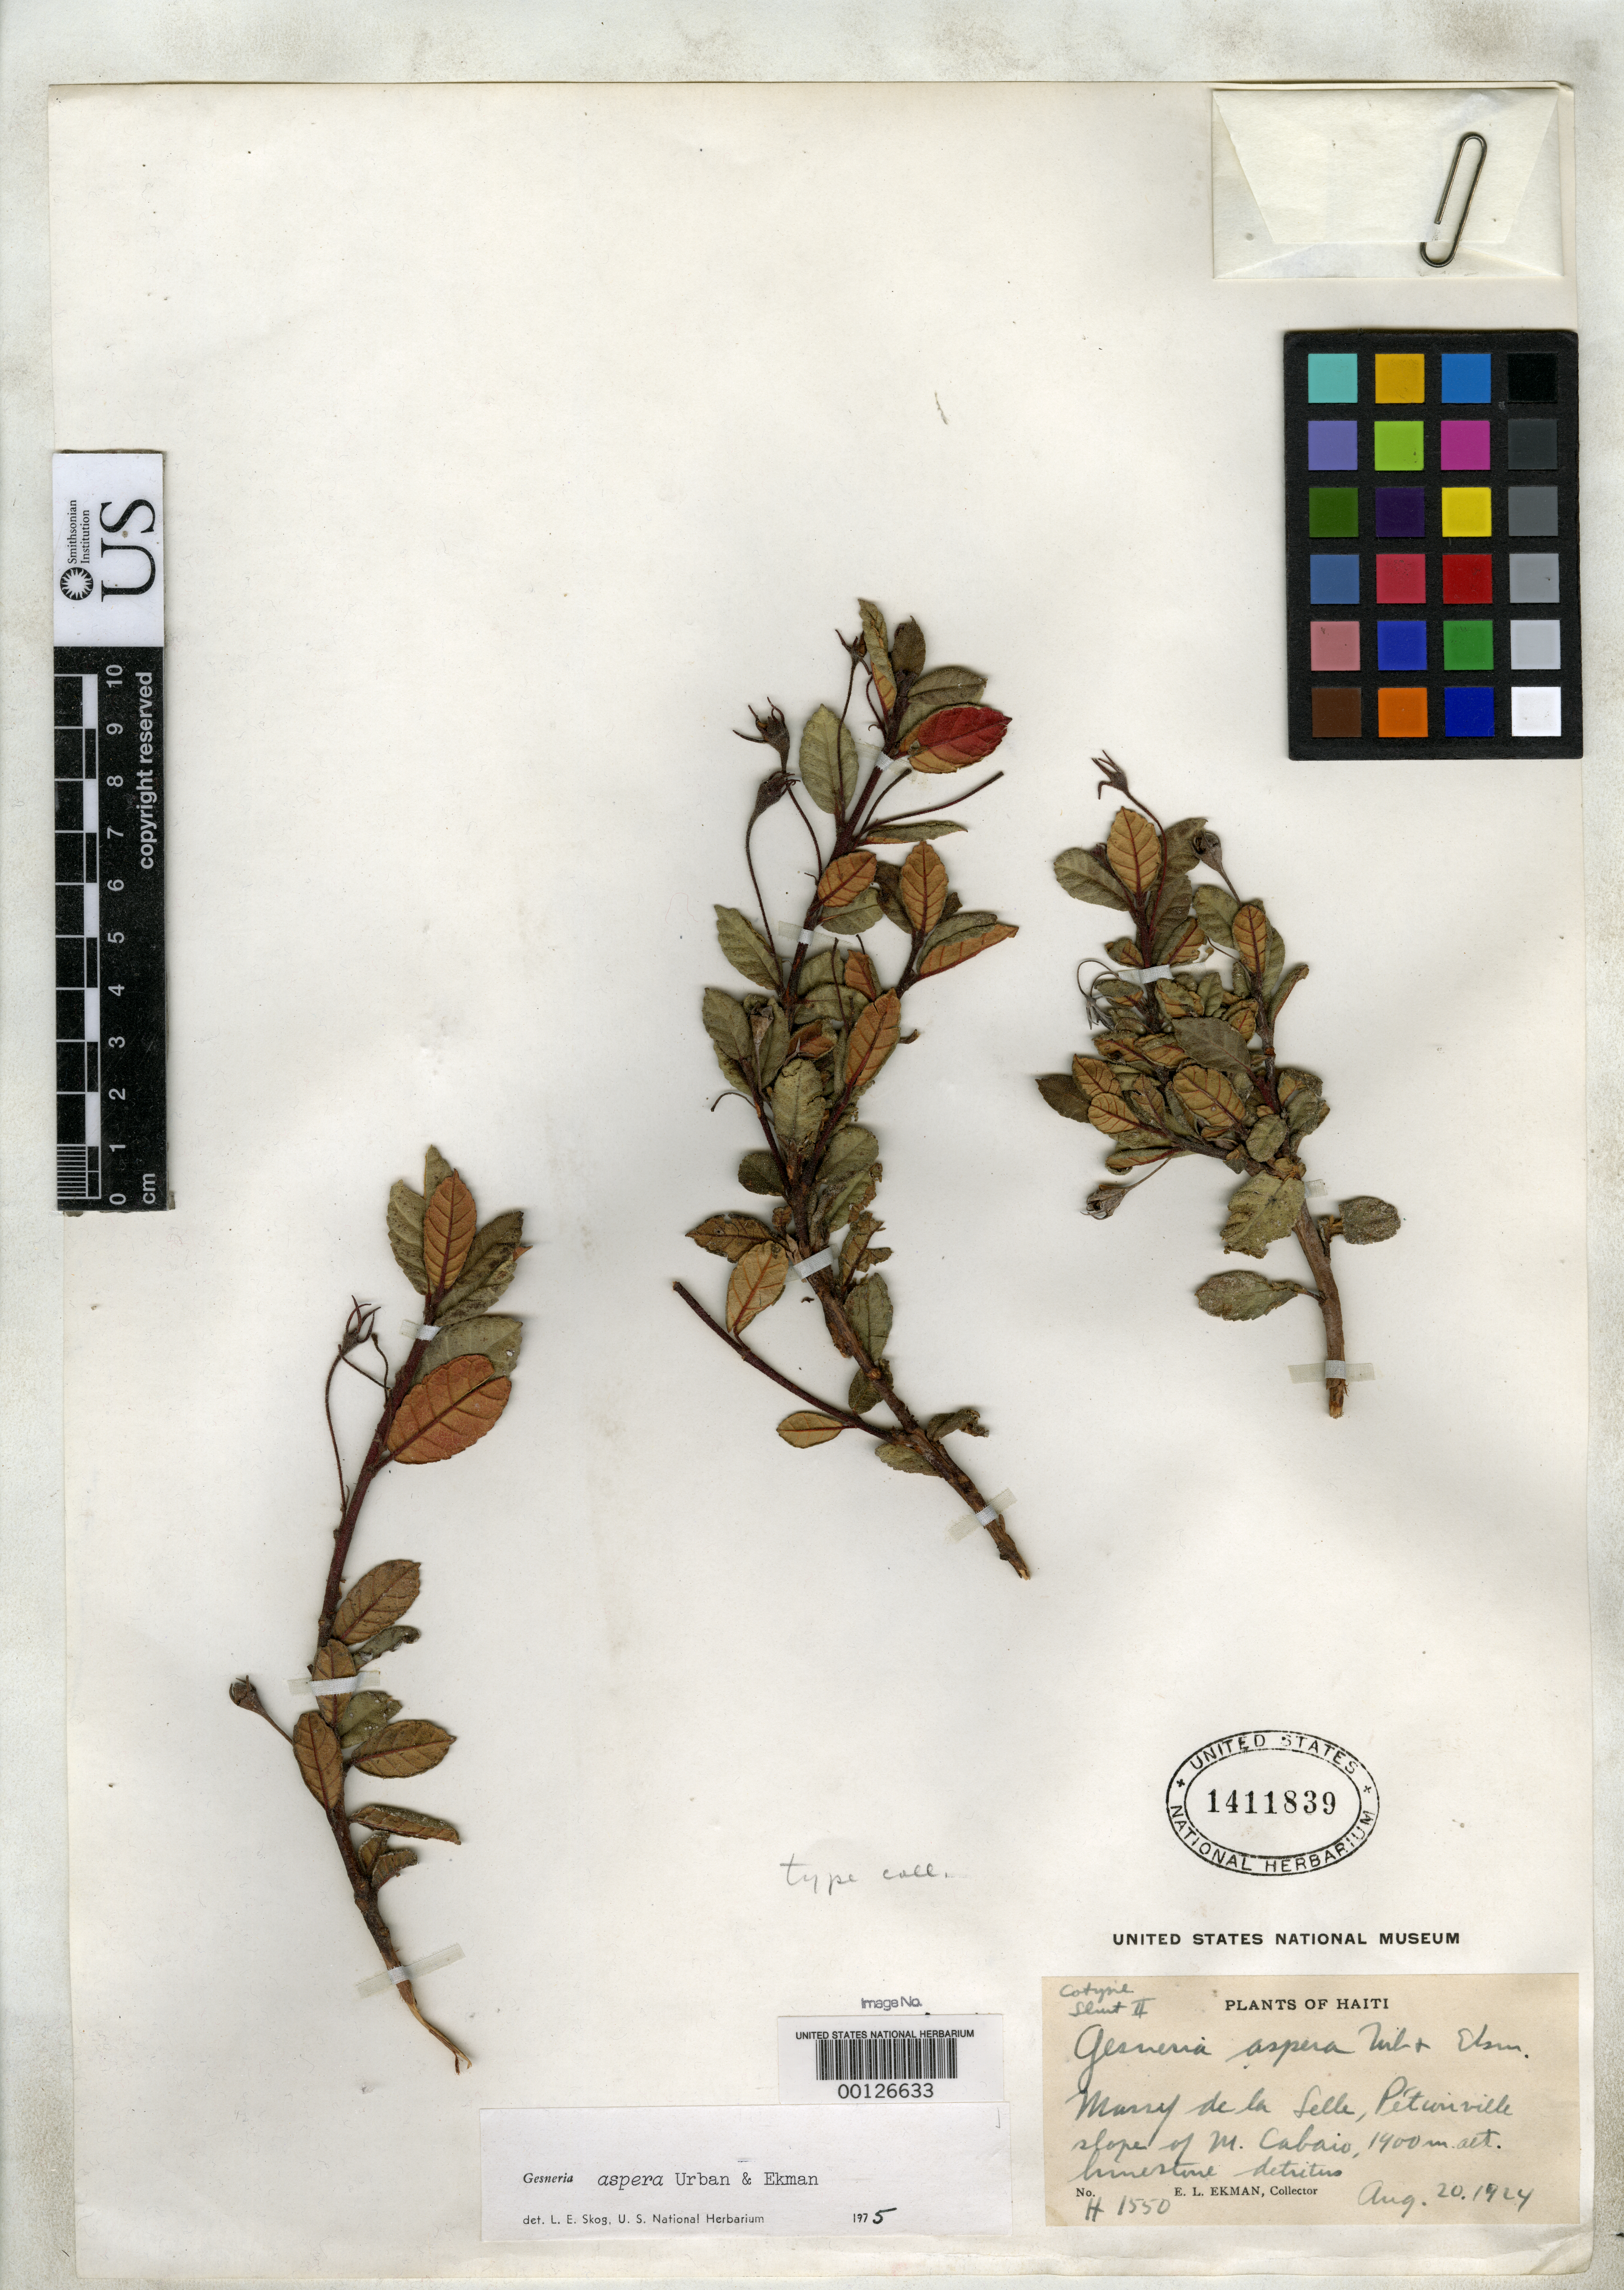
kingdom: Plantae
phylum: Tracheophyta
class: Magnoliopsida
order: Lamiales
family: Gesneriaceae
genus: Gesneria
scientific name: Gesneria aspera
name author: Urb. & Ekman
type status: Isotype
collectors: E. L. Ekman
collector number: H 1550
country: Haiti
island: Hispaniola Island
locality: Massif de La Selle in Morne Cabaio.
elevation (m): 1900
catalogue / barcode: US 1411839